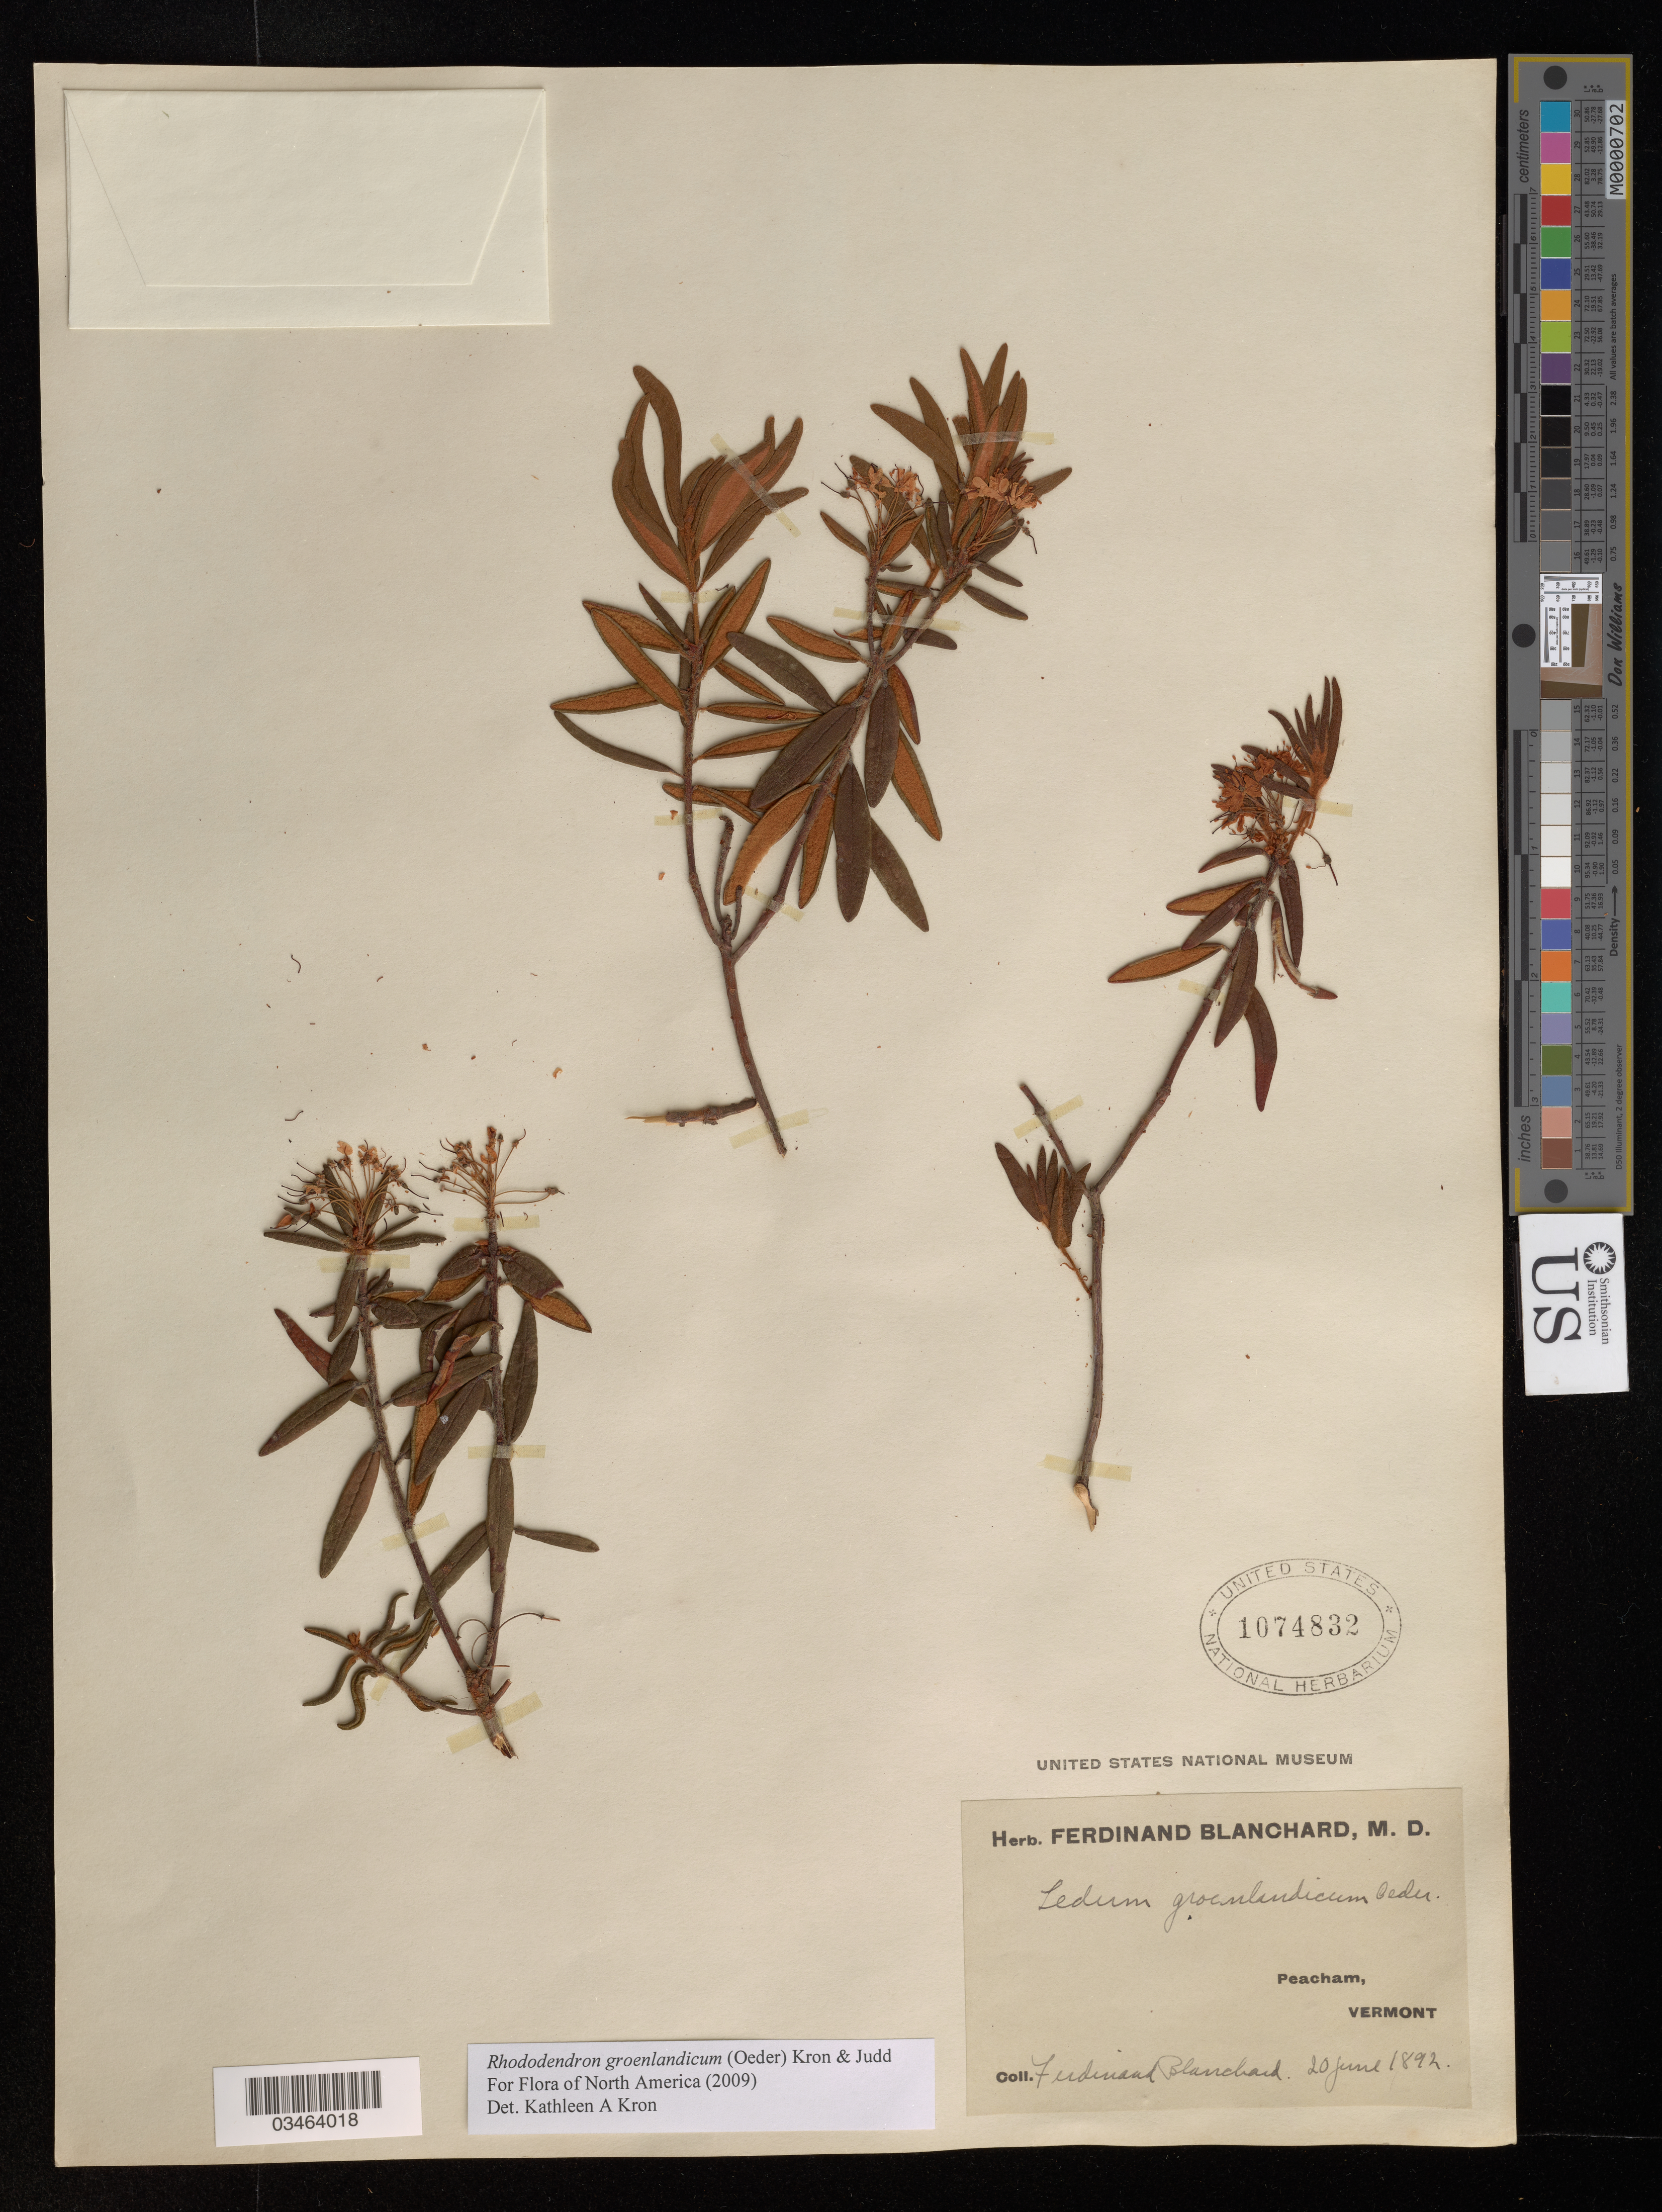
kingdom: Plantae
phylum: Tracheophyta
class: Magnoliopsida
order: Ericales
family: Ericaceae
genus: Rhododendron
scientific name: Rhododendron groenlandicum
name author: (Oeder) Kron & Judd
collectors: F. Blanchard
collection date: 1892-06-20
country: United States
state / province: Vermont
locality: Peacham.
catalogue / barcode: US 1074832